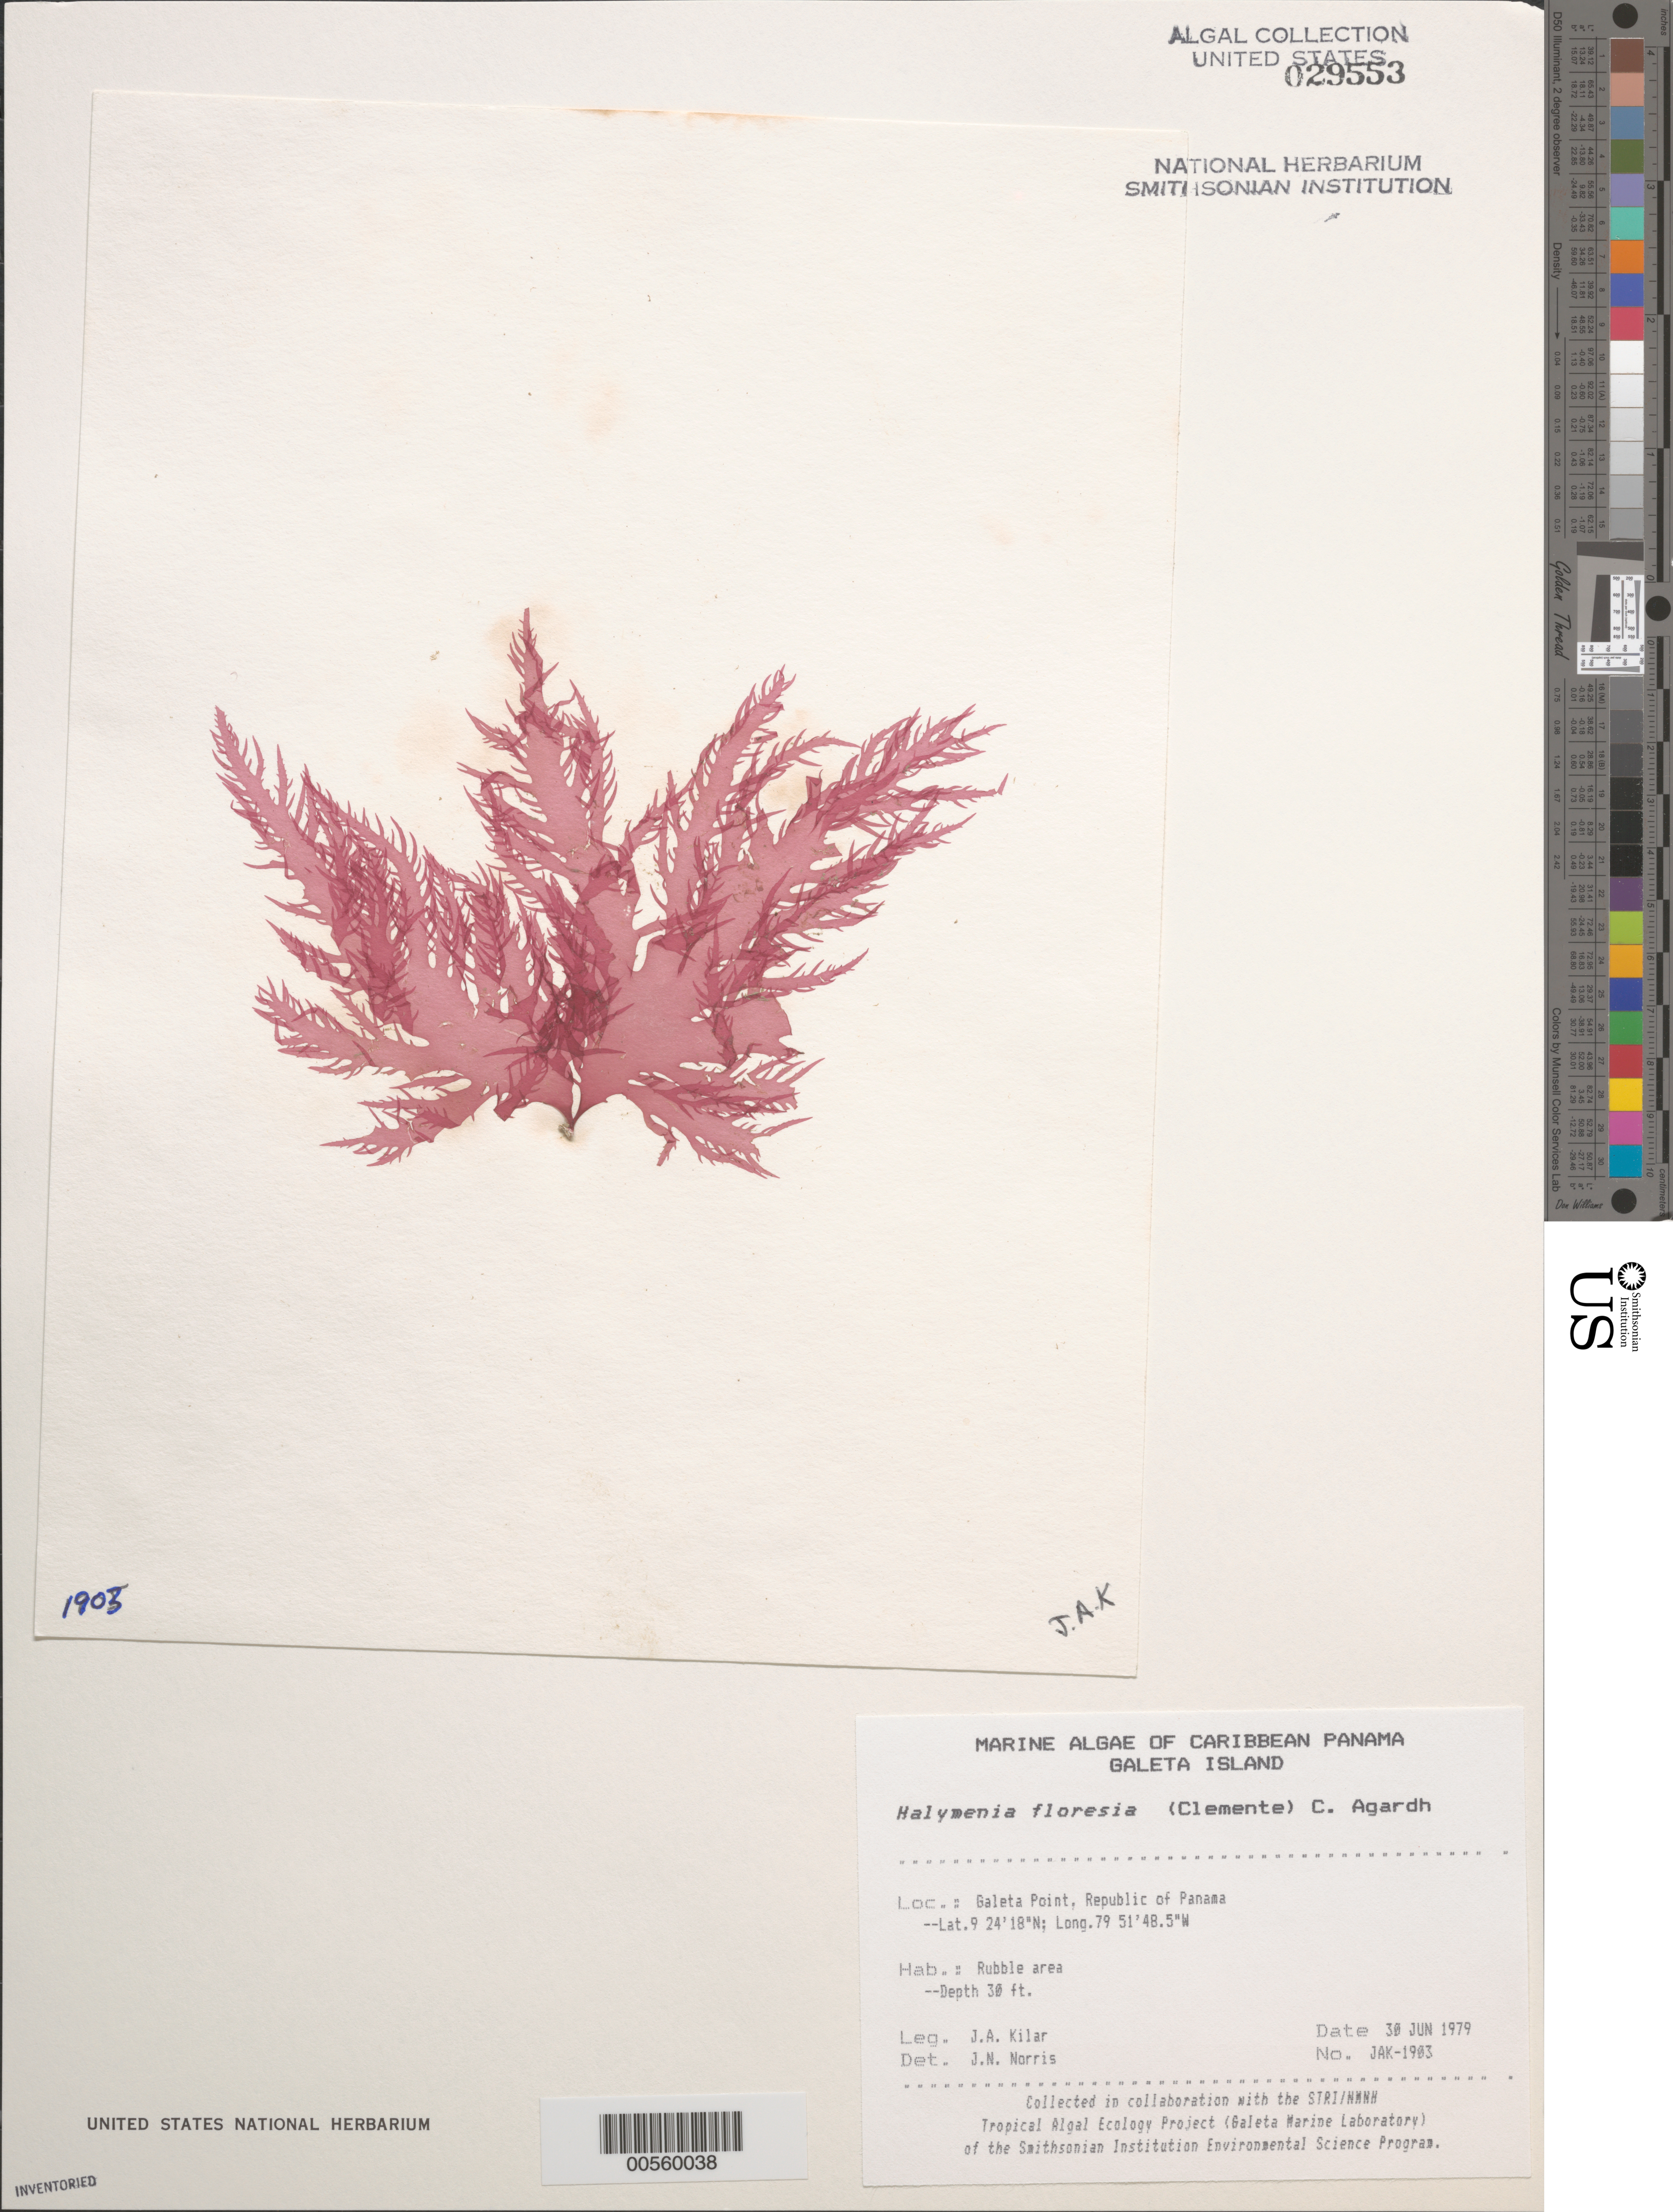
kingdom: Plantae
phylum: Rhodophyta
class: Florideophyceae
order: Halymeniales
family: Halymeniaceae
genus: Halymenia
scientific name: Halymenia floresii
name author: (Clemente) C. Agardh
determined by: Norris, James N.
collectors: J. A. Kilar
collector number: JAK-1903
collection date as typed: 30 Jun 1979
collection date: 1979-06-30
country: Panama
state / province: Colón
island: Galeta Island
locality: Galeta Point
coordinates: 9 24' 18" N, 79 51' 48.5" W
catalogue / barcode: US 29553